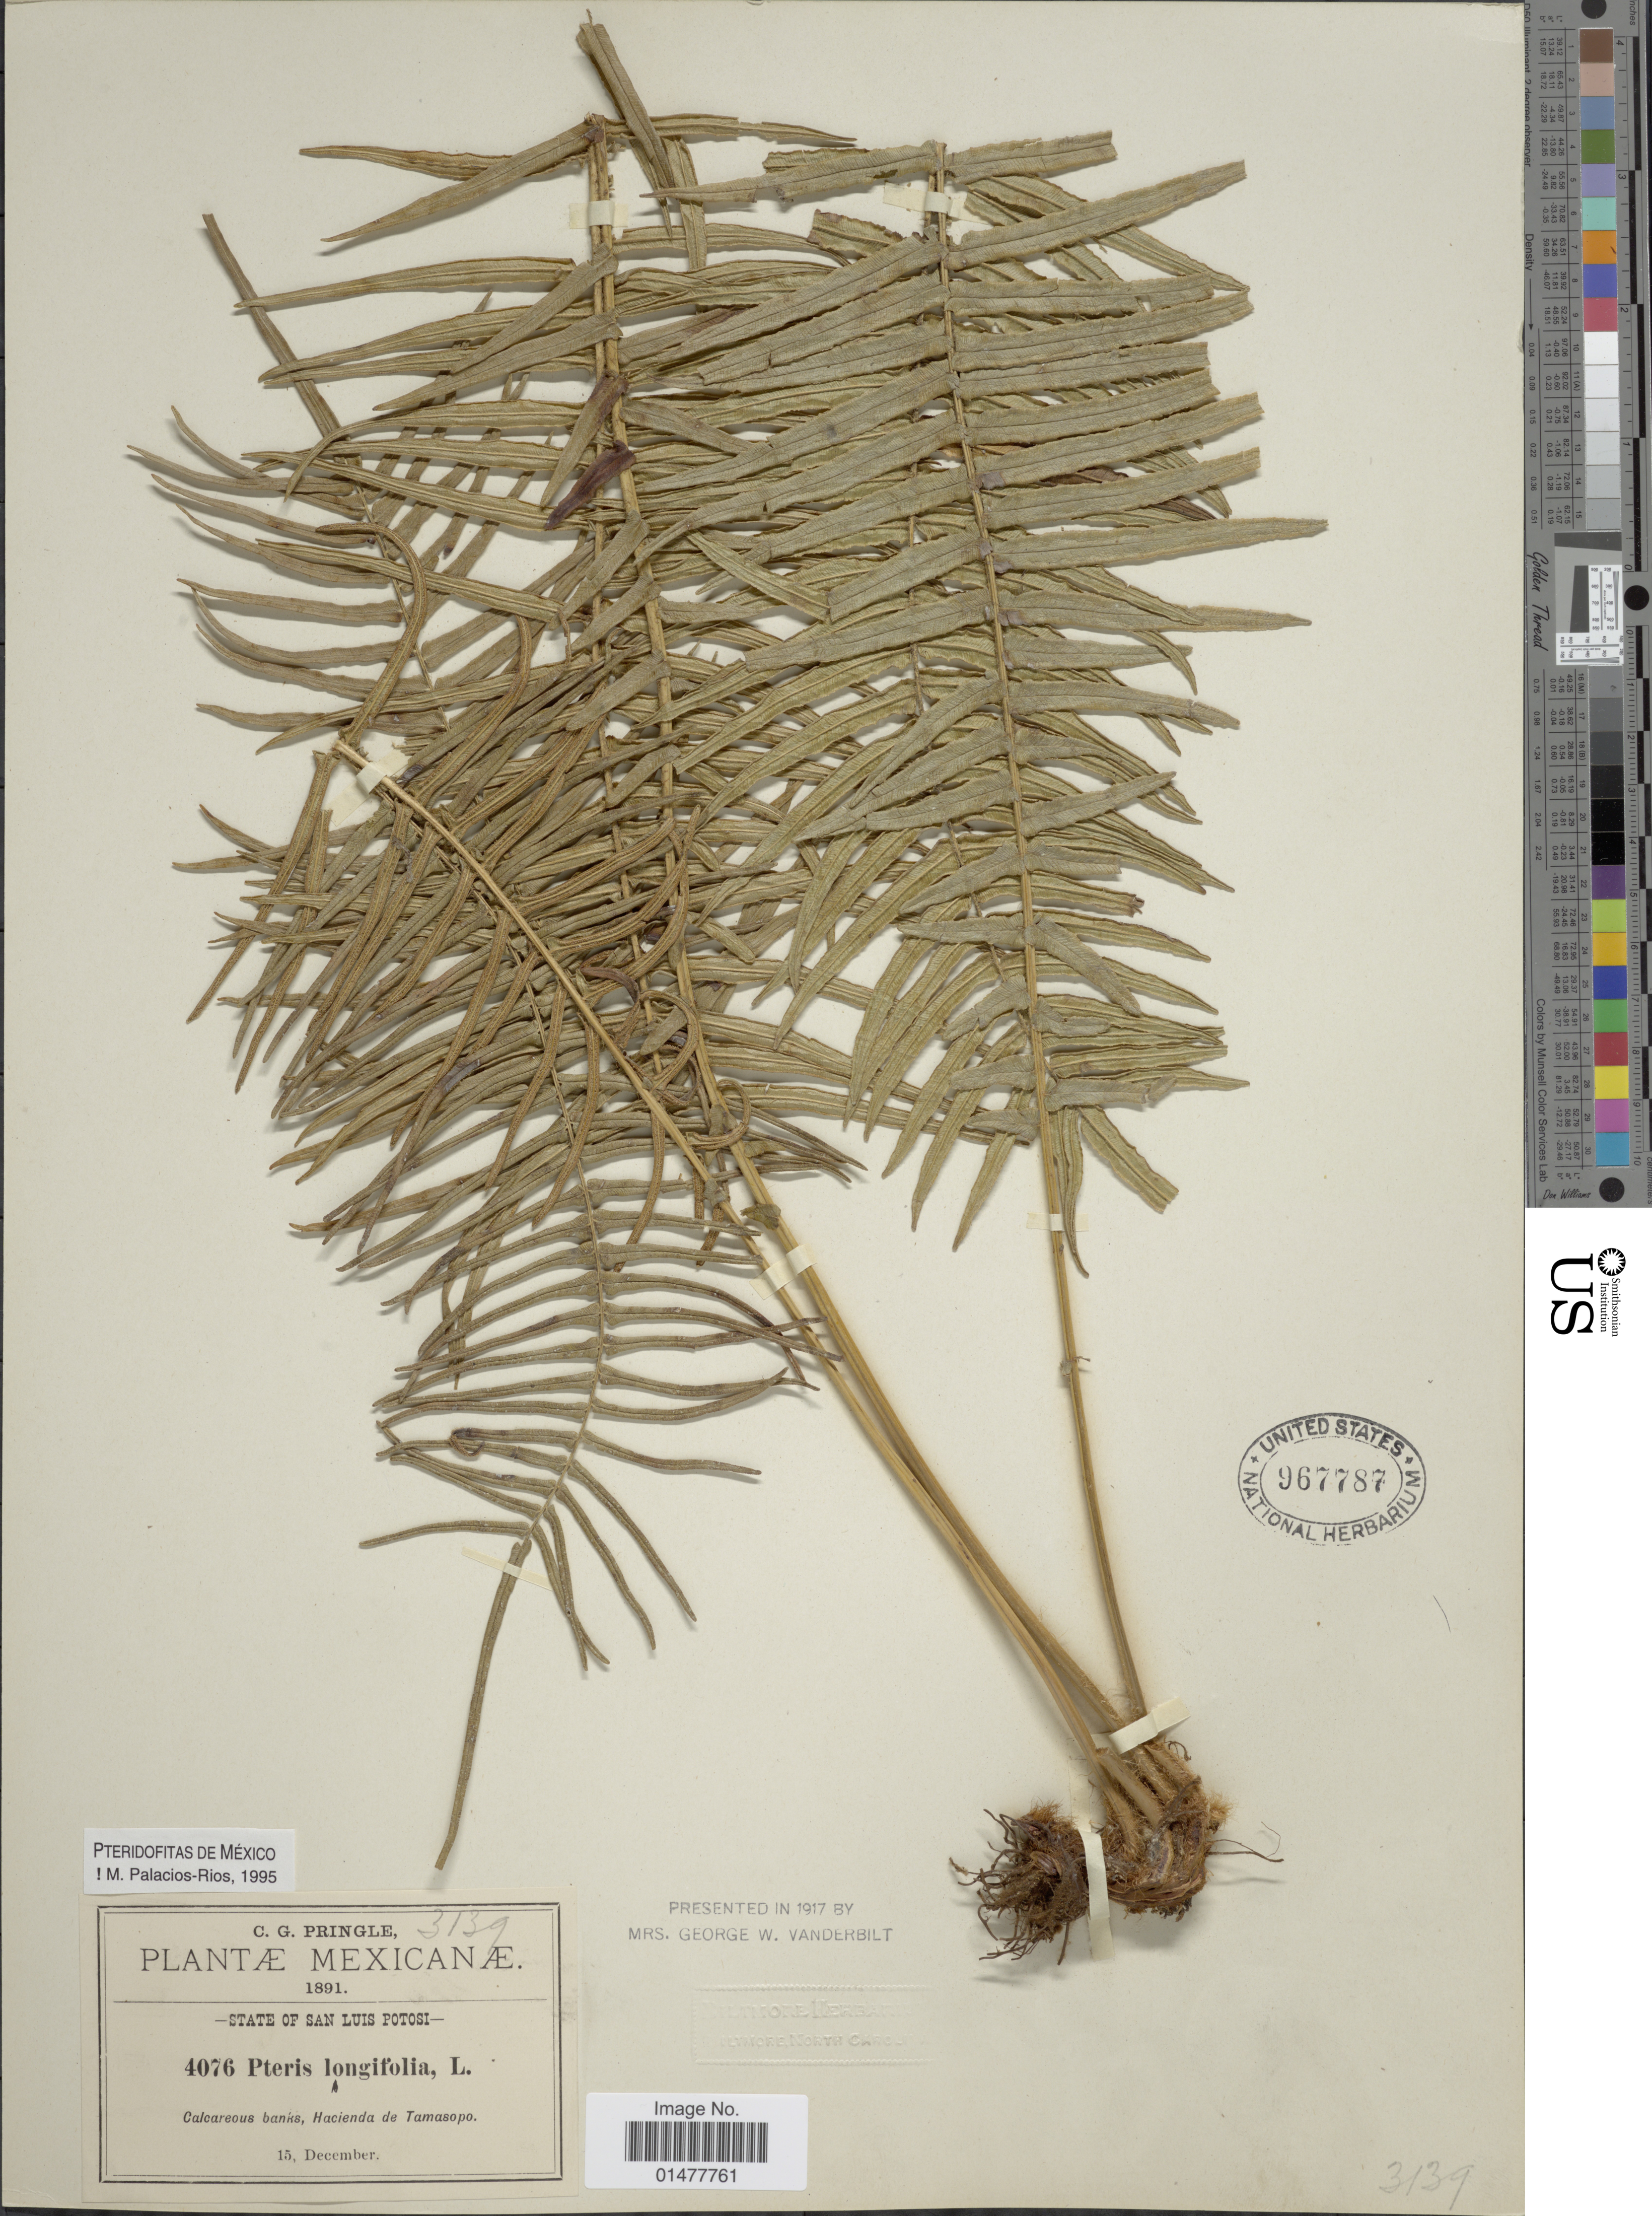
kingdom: Plantae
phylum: Tracheophyta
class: Polypodiopsida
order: Polypodiales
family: Pteridaceae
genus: Pteris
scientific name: Pteris longifolia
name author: L.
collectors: C. G. Pringle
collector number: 4076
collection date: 1891-12-15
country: Mexico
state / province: San Luis Potosí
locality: Calacreous banks, Hacienda de Tamasopo.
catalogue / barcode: US 967787